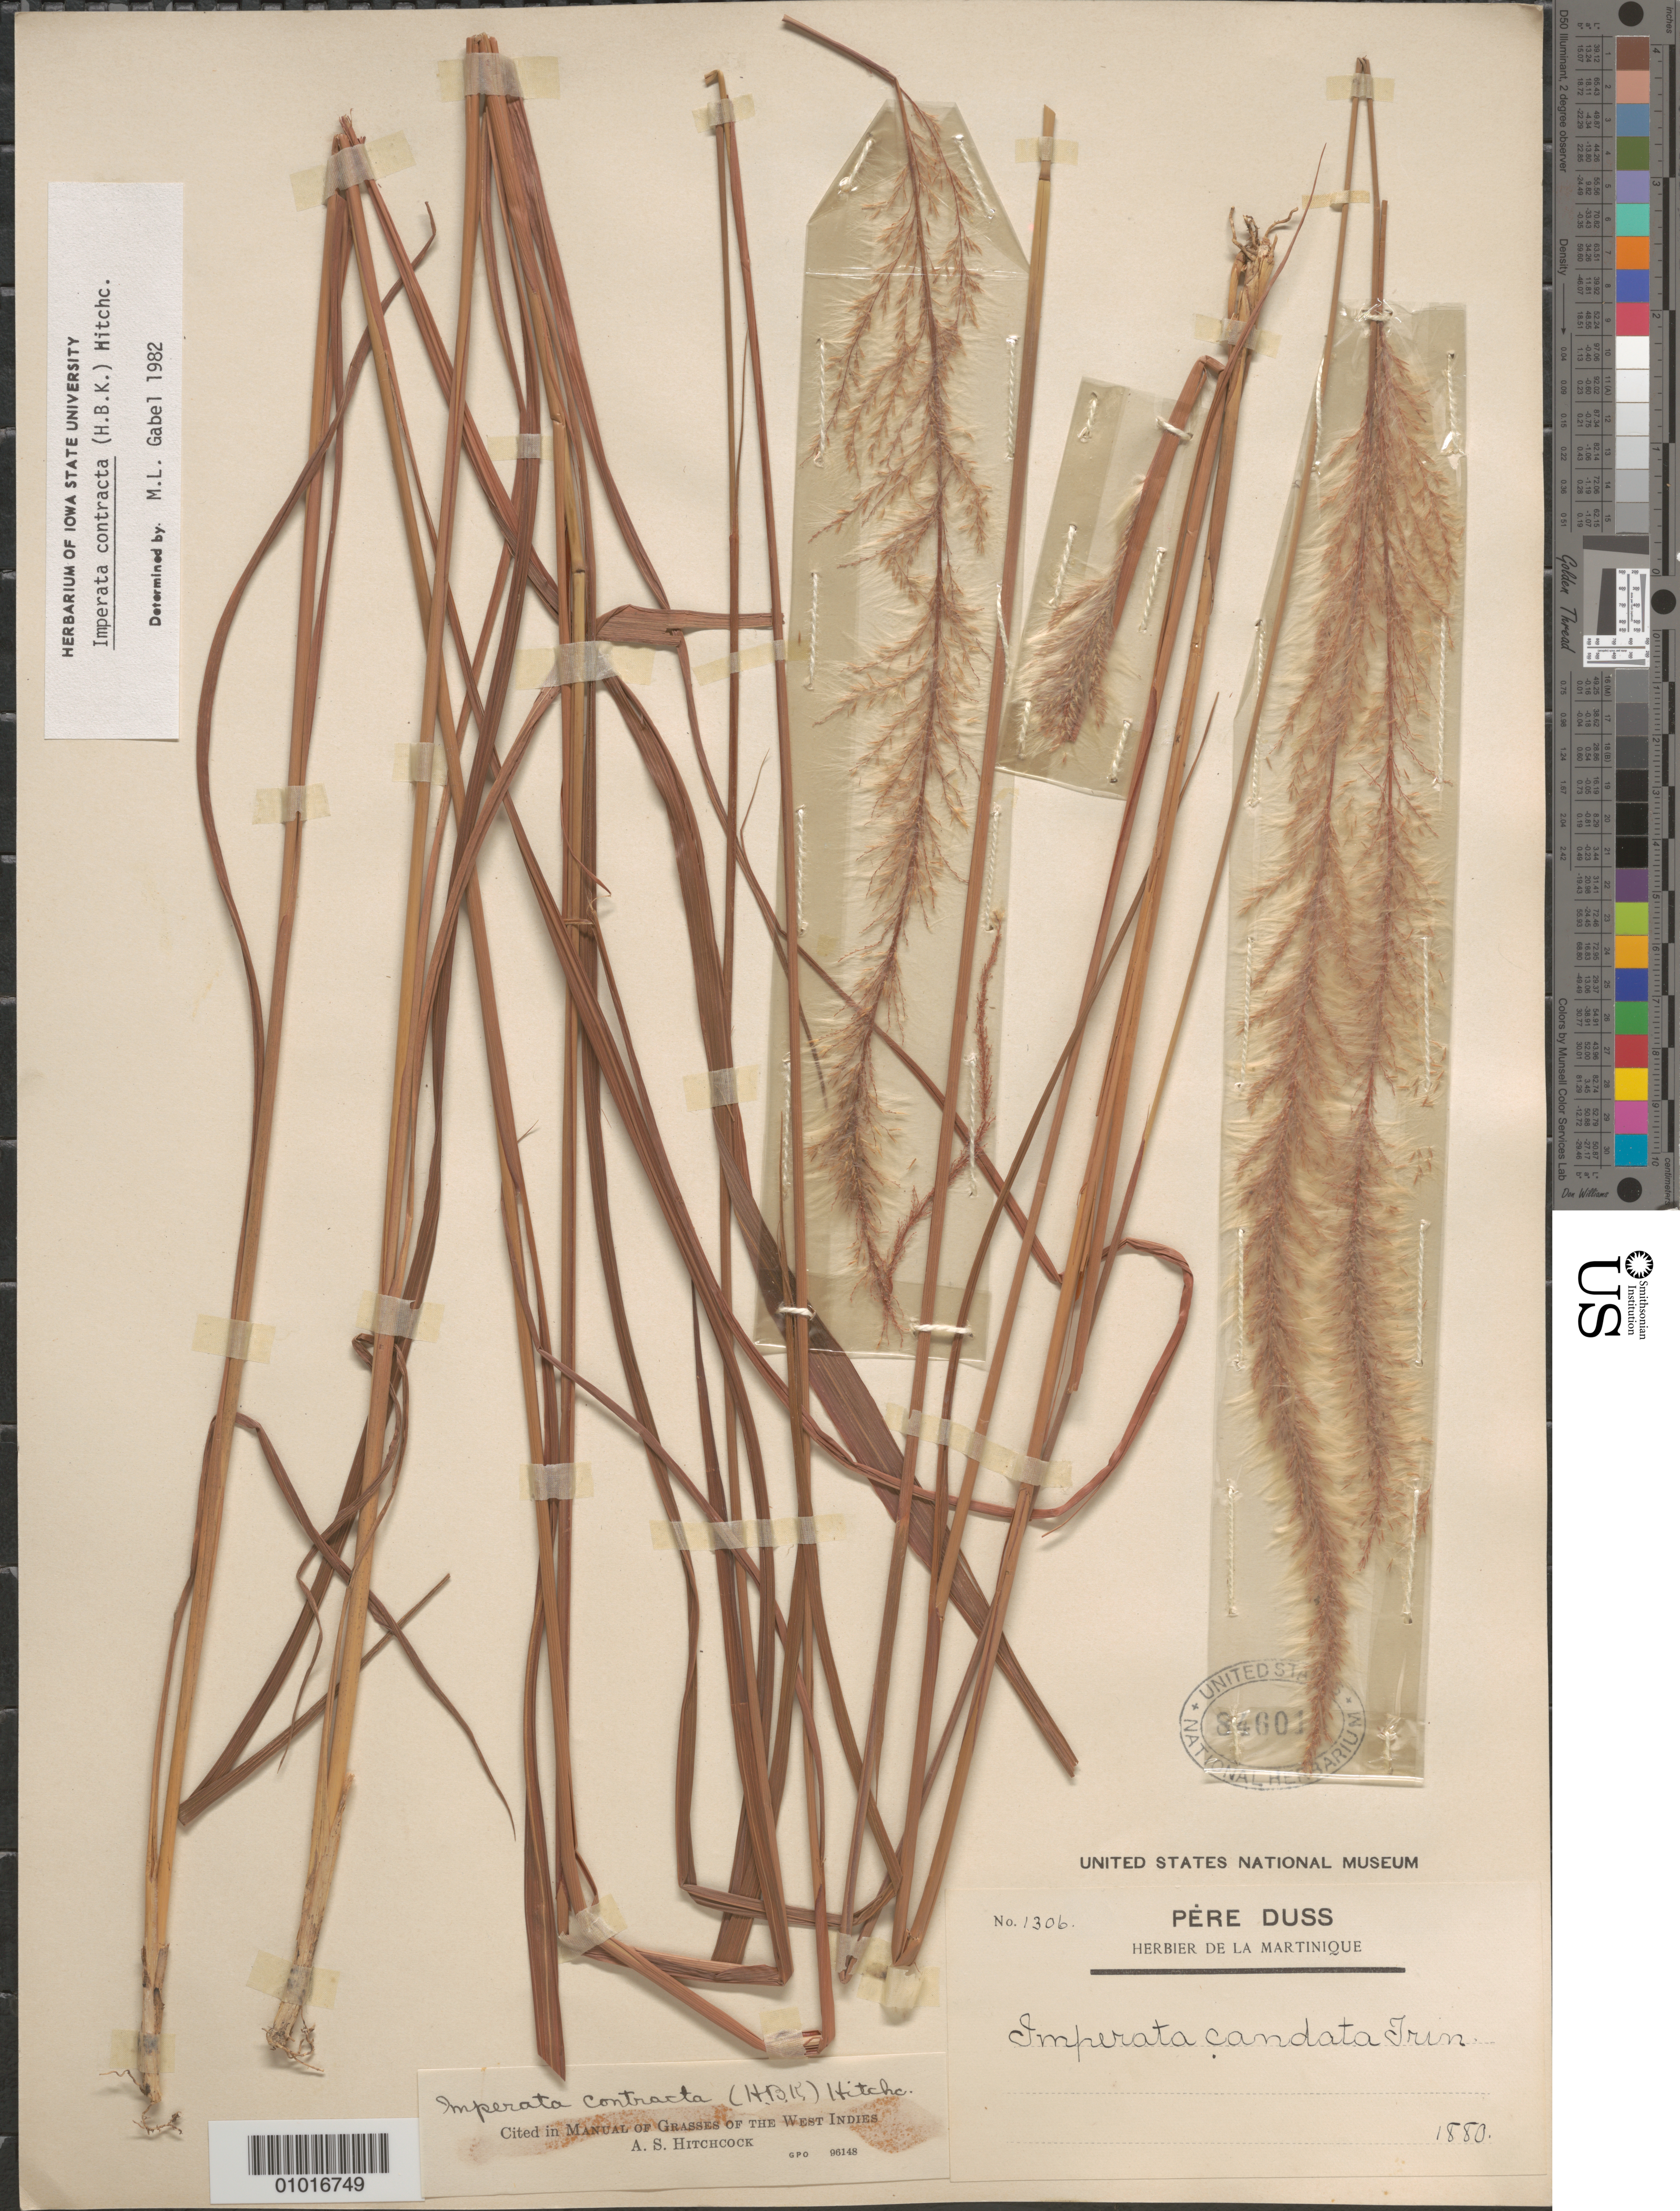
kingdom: Plantae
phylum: Tracheophyta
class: Liliopsida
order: Poales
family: Poaceae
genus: Imperata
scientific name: Imperata contracta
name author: (Kunth) Hitchc.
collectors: Père Duss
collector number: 1306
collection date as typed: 01 Jan 1880 to 31 Dec 1880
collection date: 1880-01-01/1880-12-31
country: Martinique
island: Martinique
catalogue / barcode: US 84601